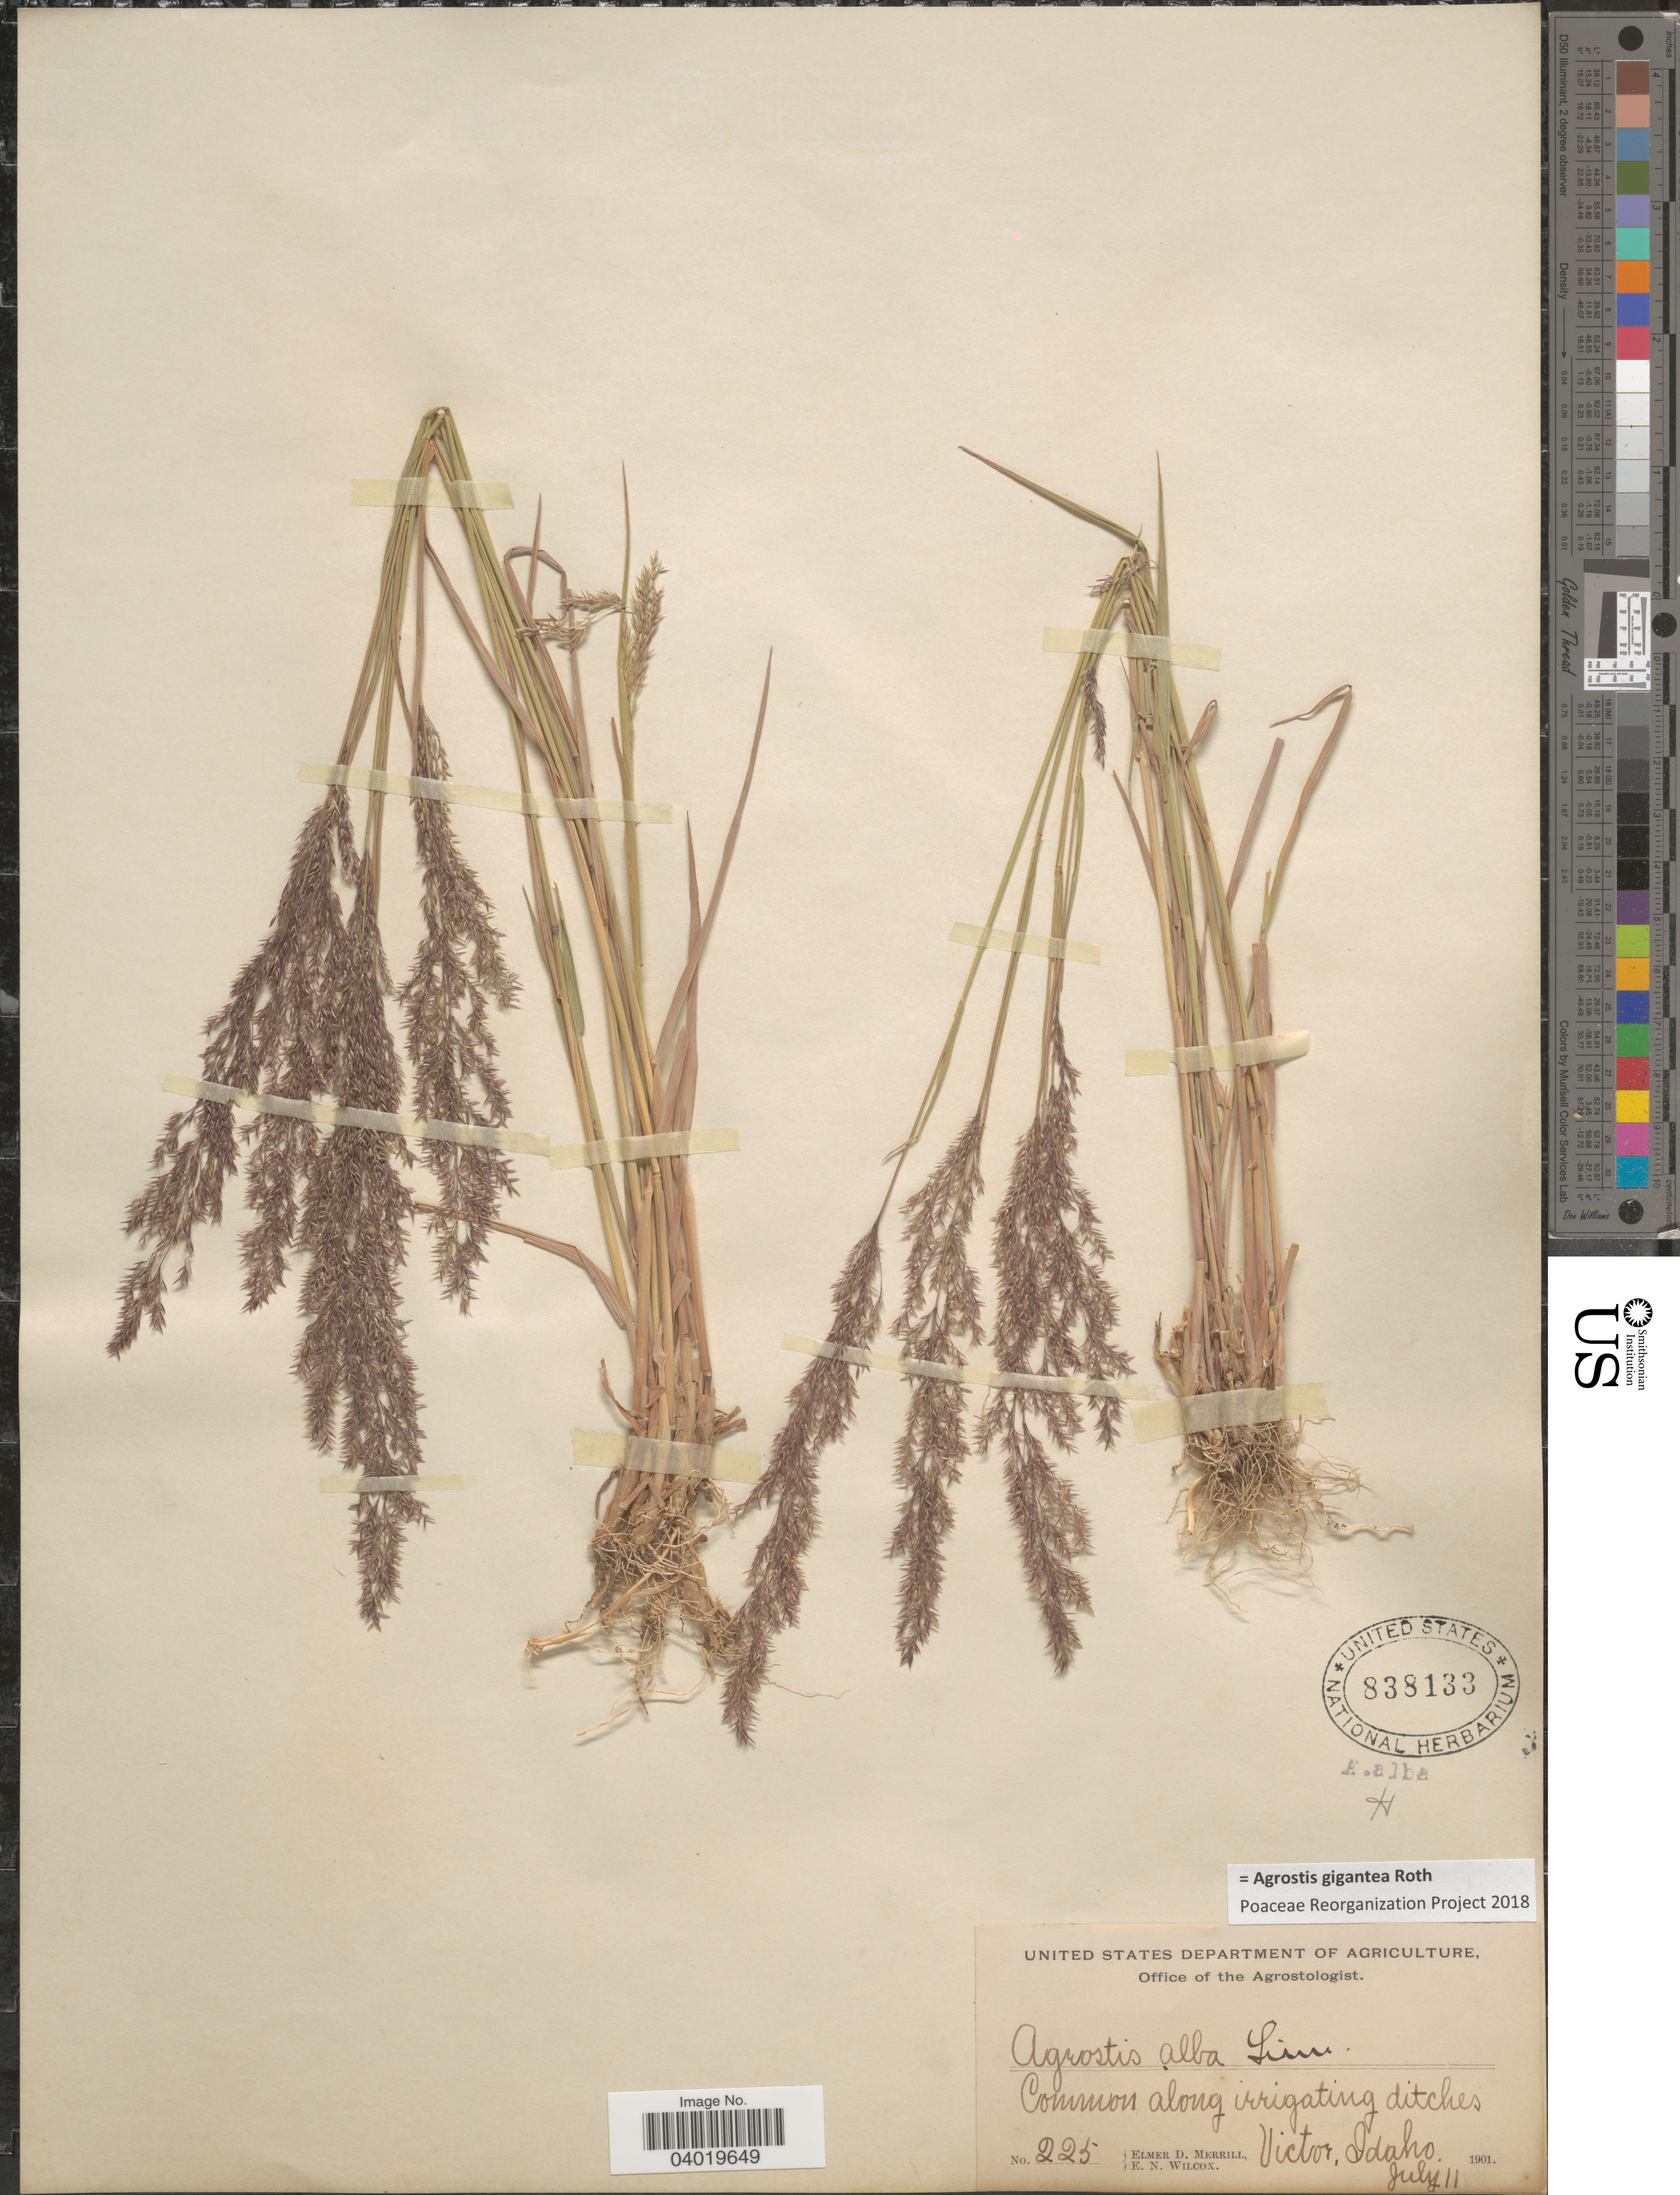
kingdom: Plantae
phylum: Tracheophyta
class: Liliopsida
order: Poales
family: Poaceae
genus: Agrostis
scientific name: Agrostis gigantea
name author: Roth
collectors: E. D. Merrill & E. Wilcox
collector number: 225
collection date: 1901-07-11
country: United States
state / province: Idaho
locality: Victor.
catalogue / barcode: US 838133